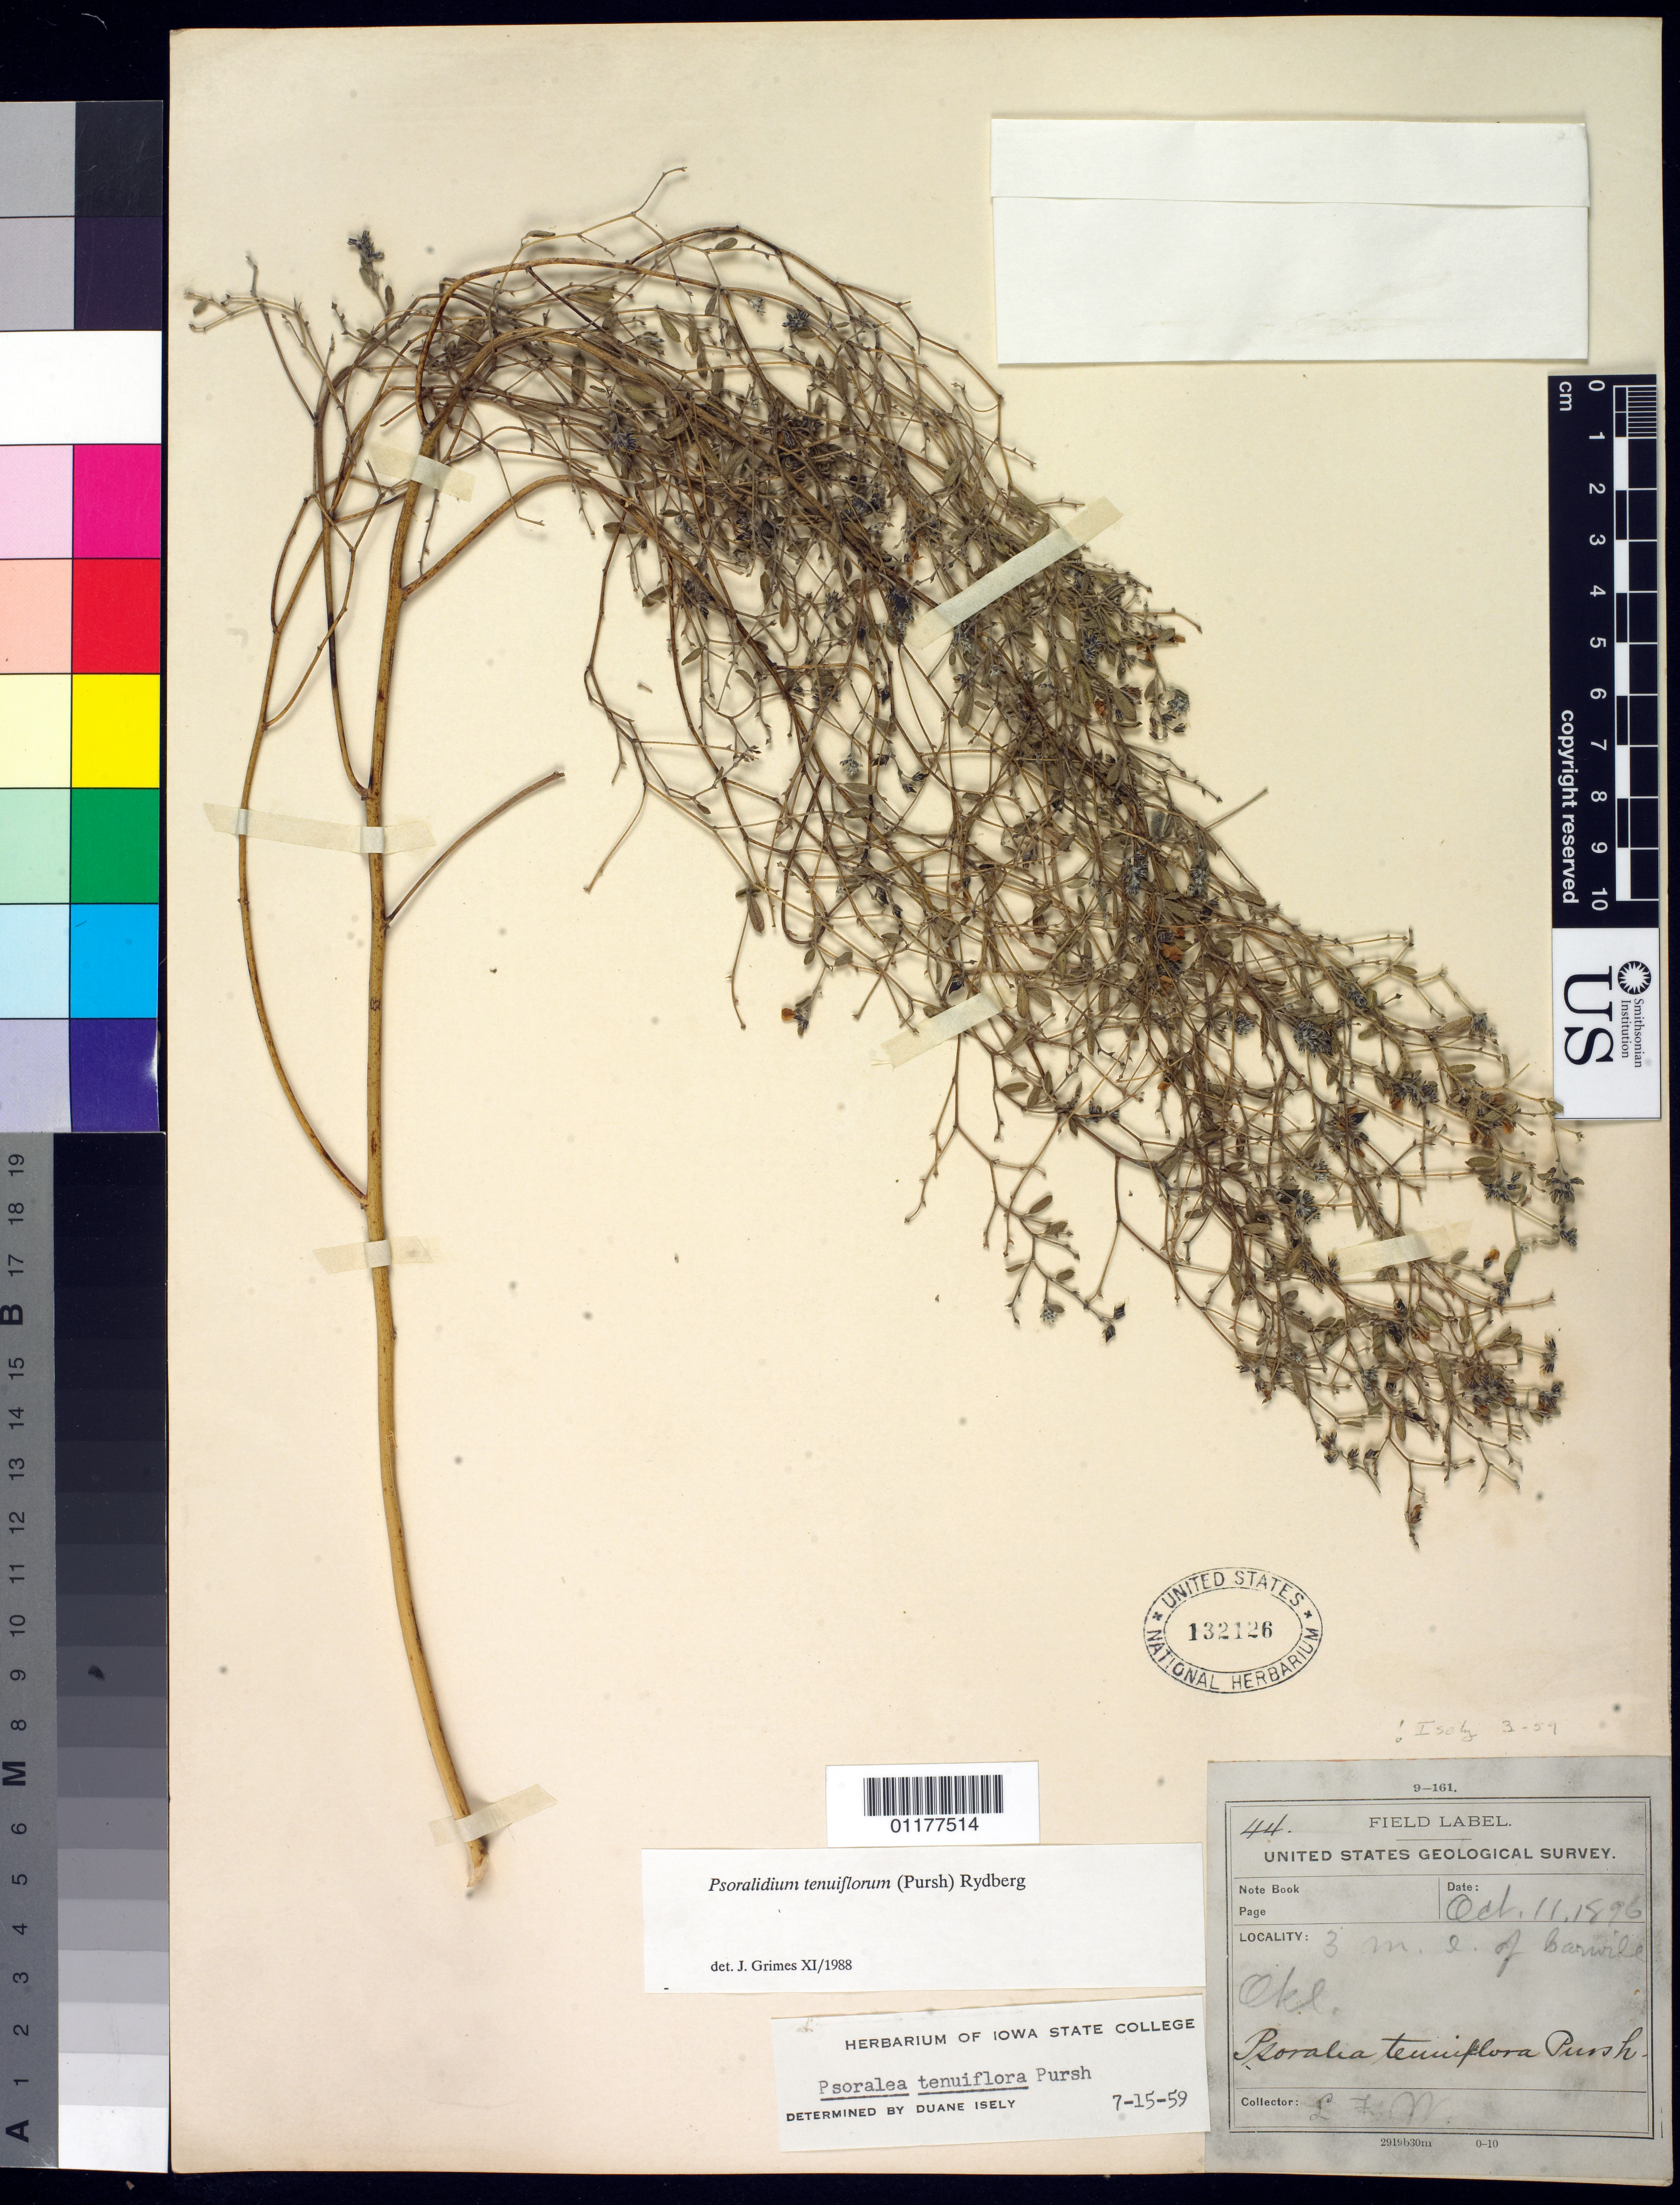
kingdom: Plantae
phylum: Tracheophyta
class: Magnoliopsida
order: Fabales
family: Fabaceae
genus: Psoralidium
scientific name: Psoralidium tenuiflorum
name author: (Pursh) Rydb.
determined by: Grimes, J.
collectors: L. F. Ward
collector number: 44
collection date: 1896-10-11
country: United States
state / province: Oklahoma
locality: Carwile.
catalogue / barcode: US 132126